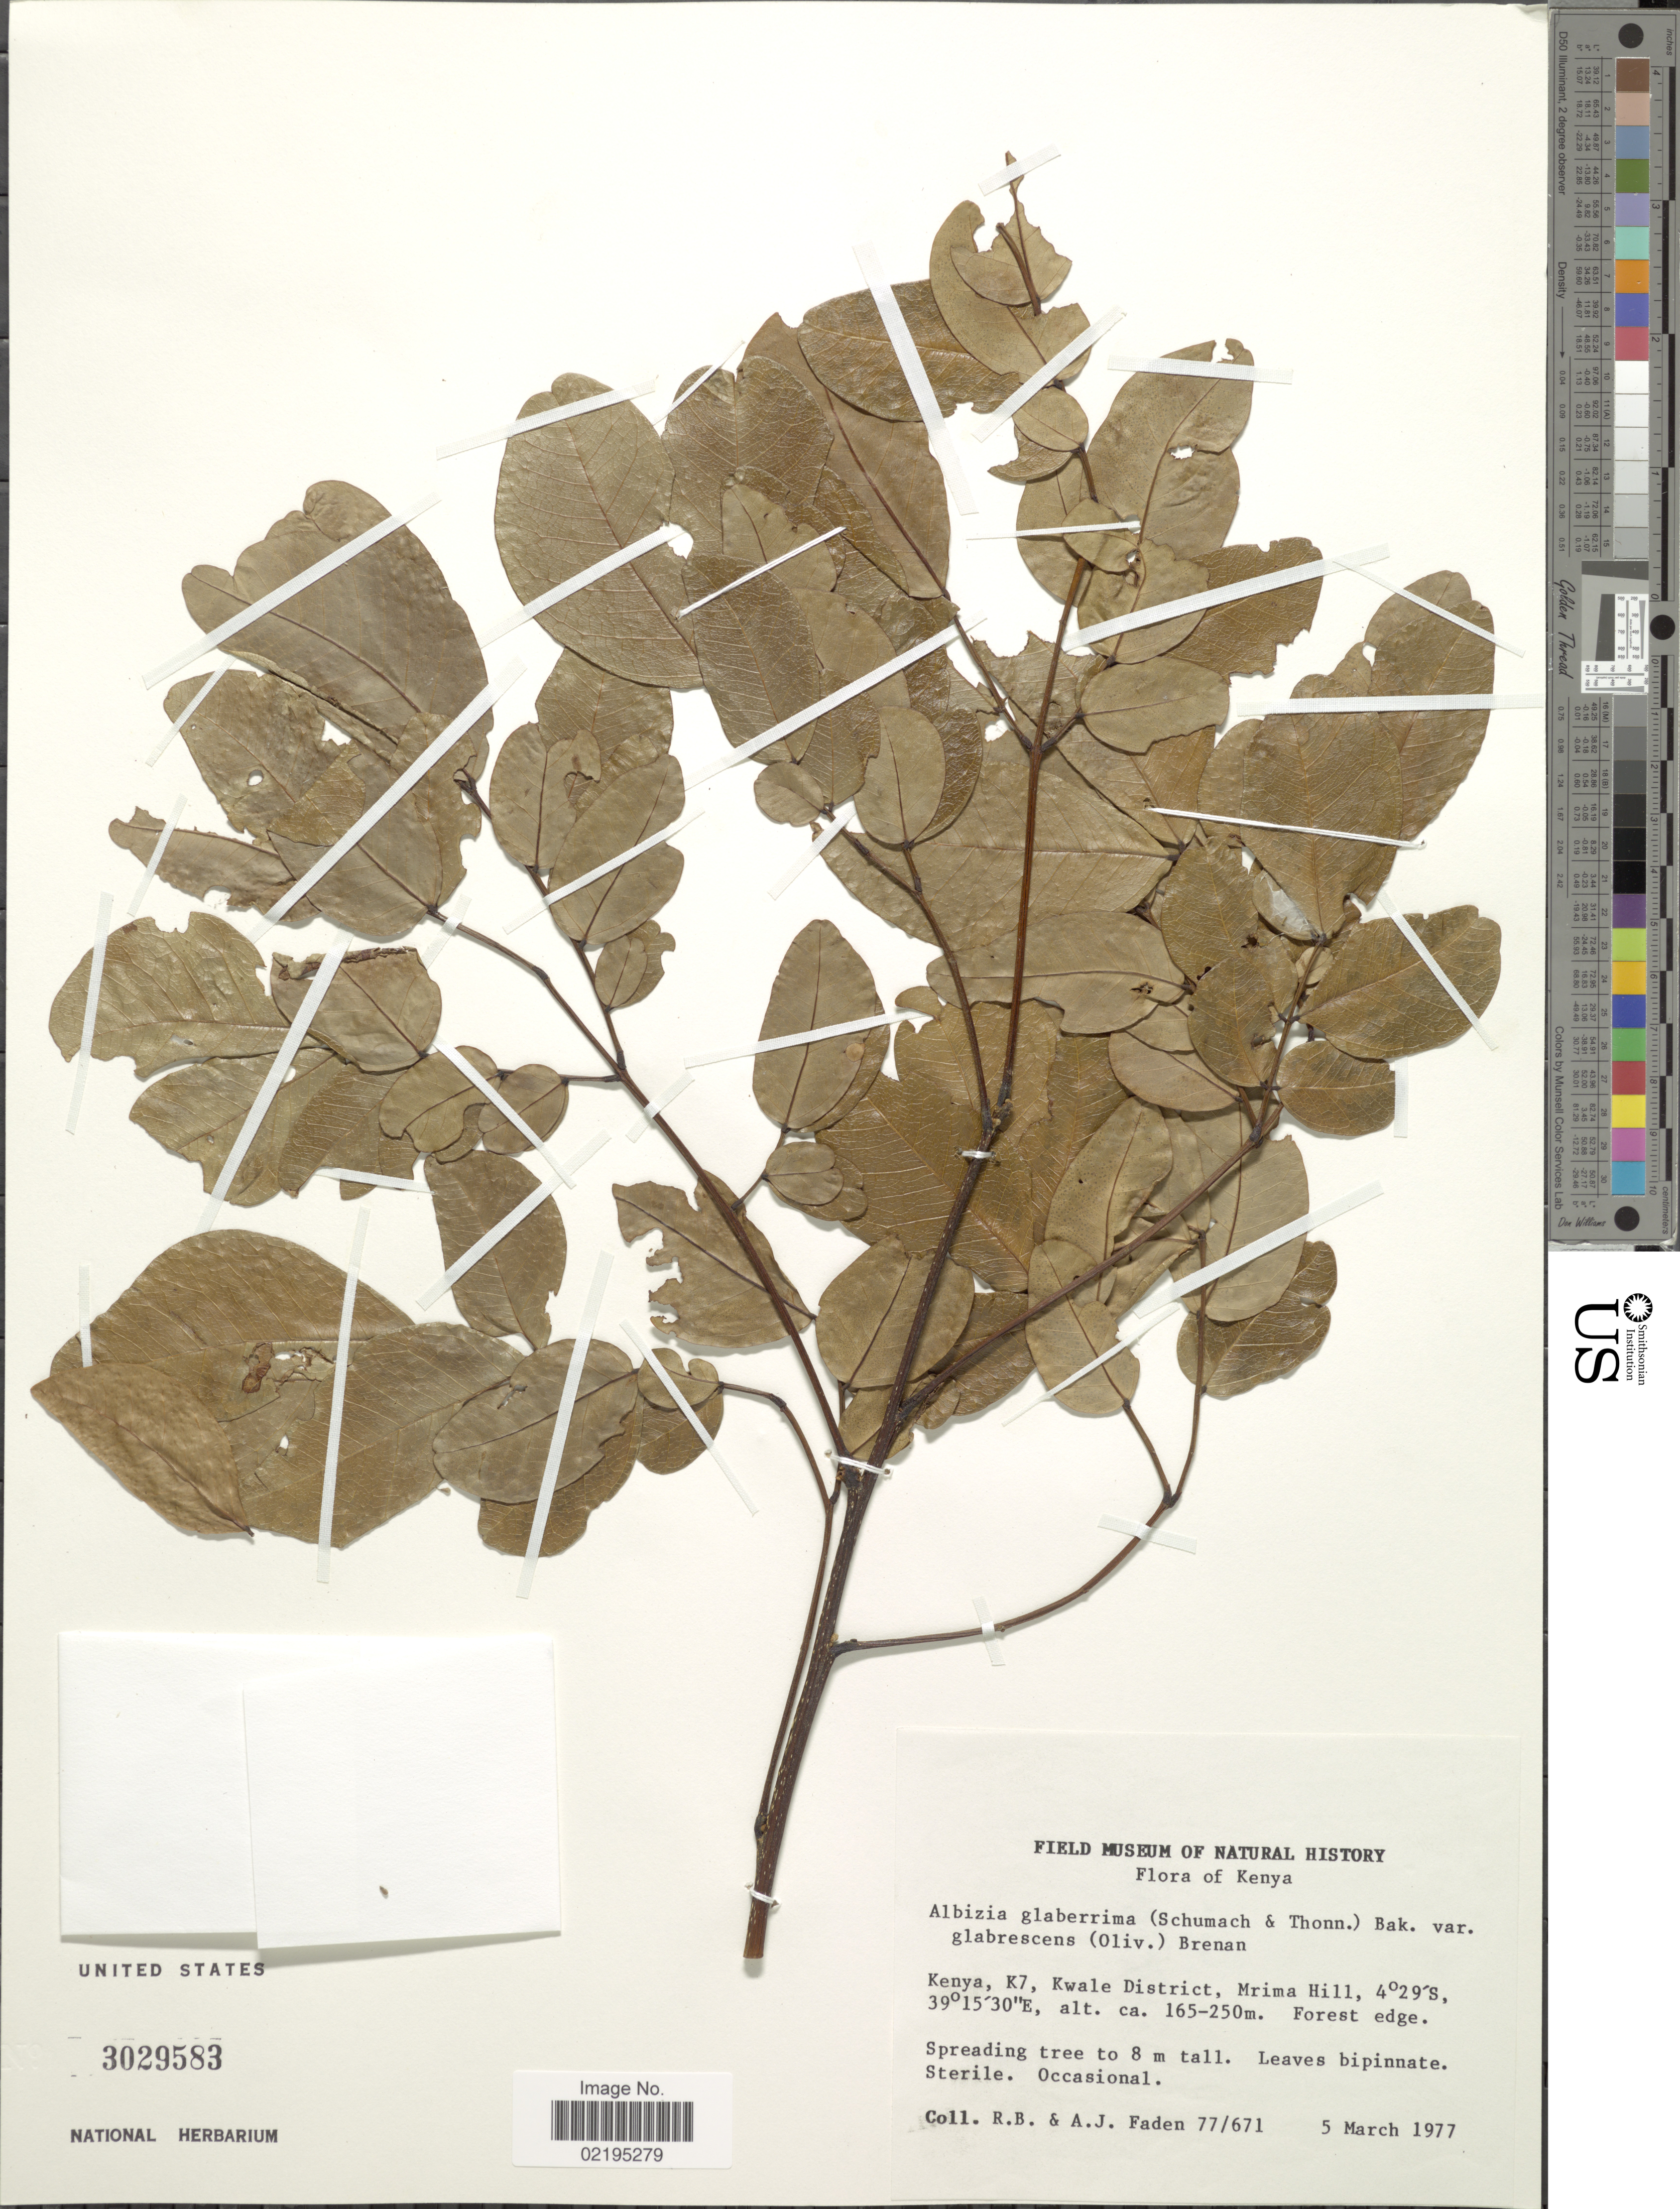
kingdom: Plantae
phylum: Tracheophyta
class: Magnoliopsida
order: Fabales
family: Fabaceae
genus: Albizia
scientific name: Albizia glabrescens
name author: Oliv.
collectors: R. B. Faden & A. J. Faden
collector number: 77/671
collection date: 1977-03-05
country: Kenya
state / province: Kwale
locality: K7, Kwale District, Mrima Hill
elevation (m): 165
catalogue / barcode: US 3029583